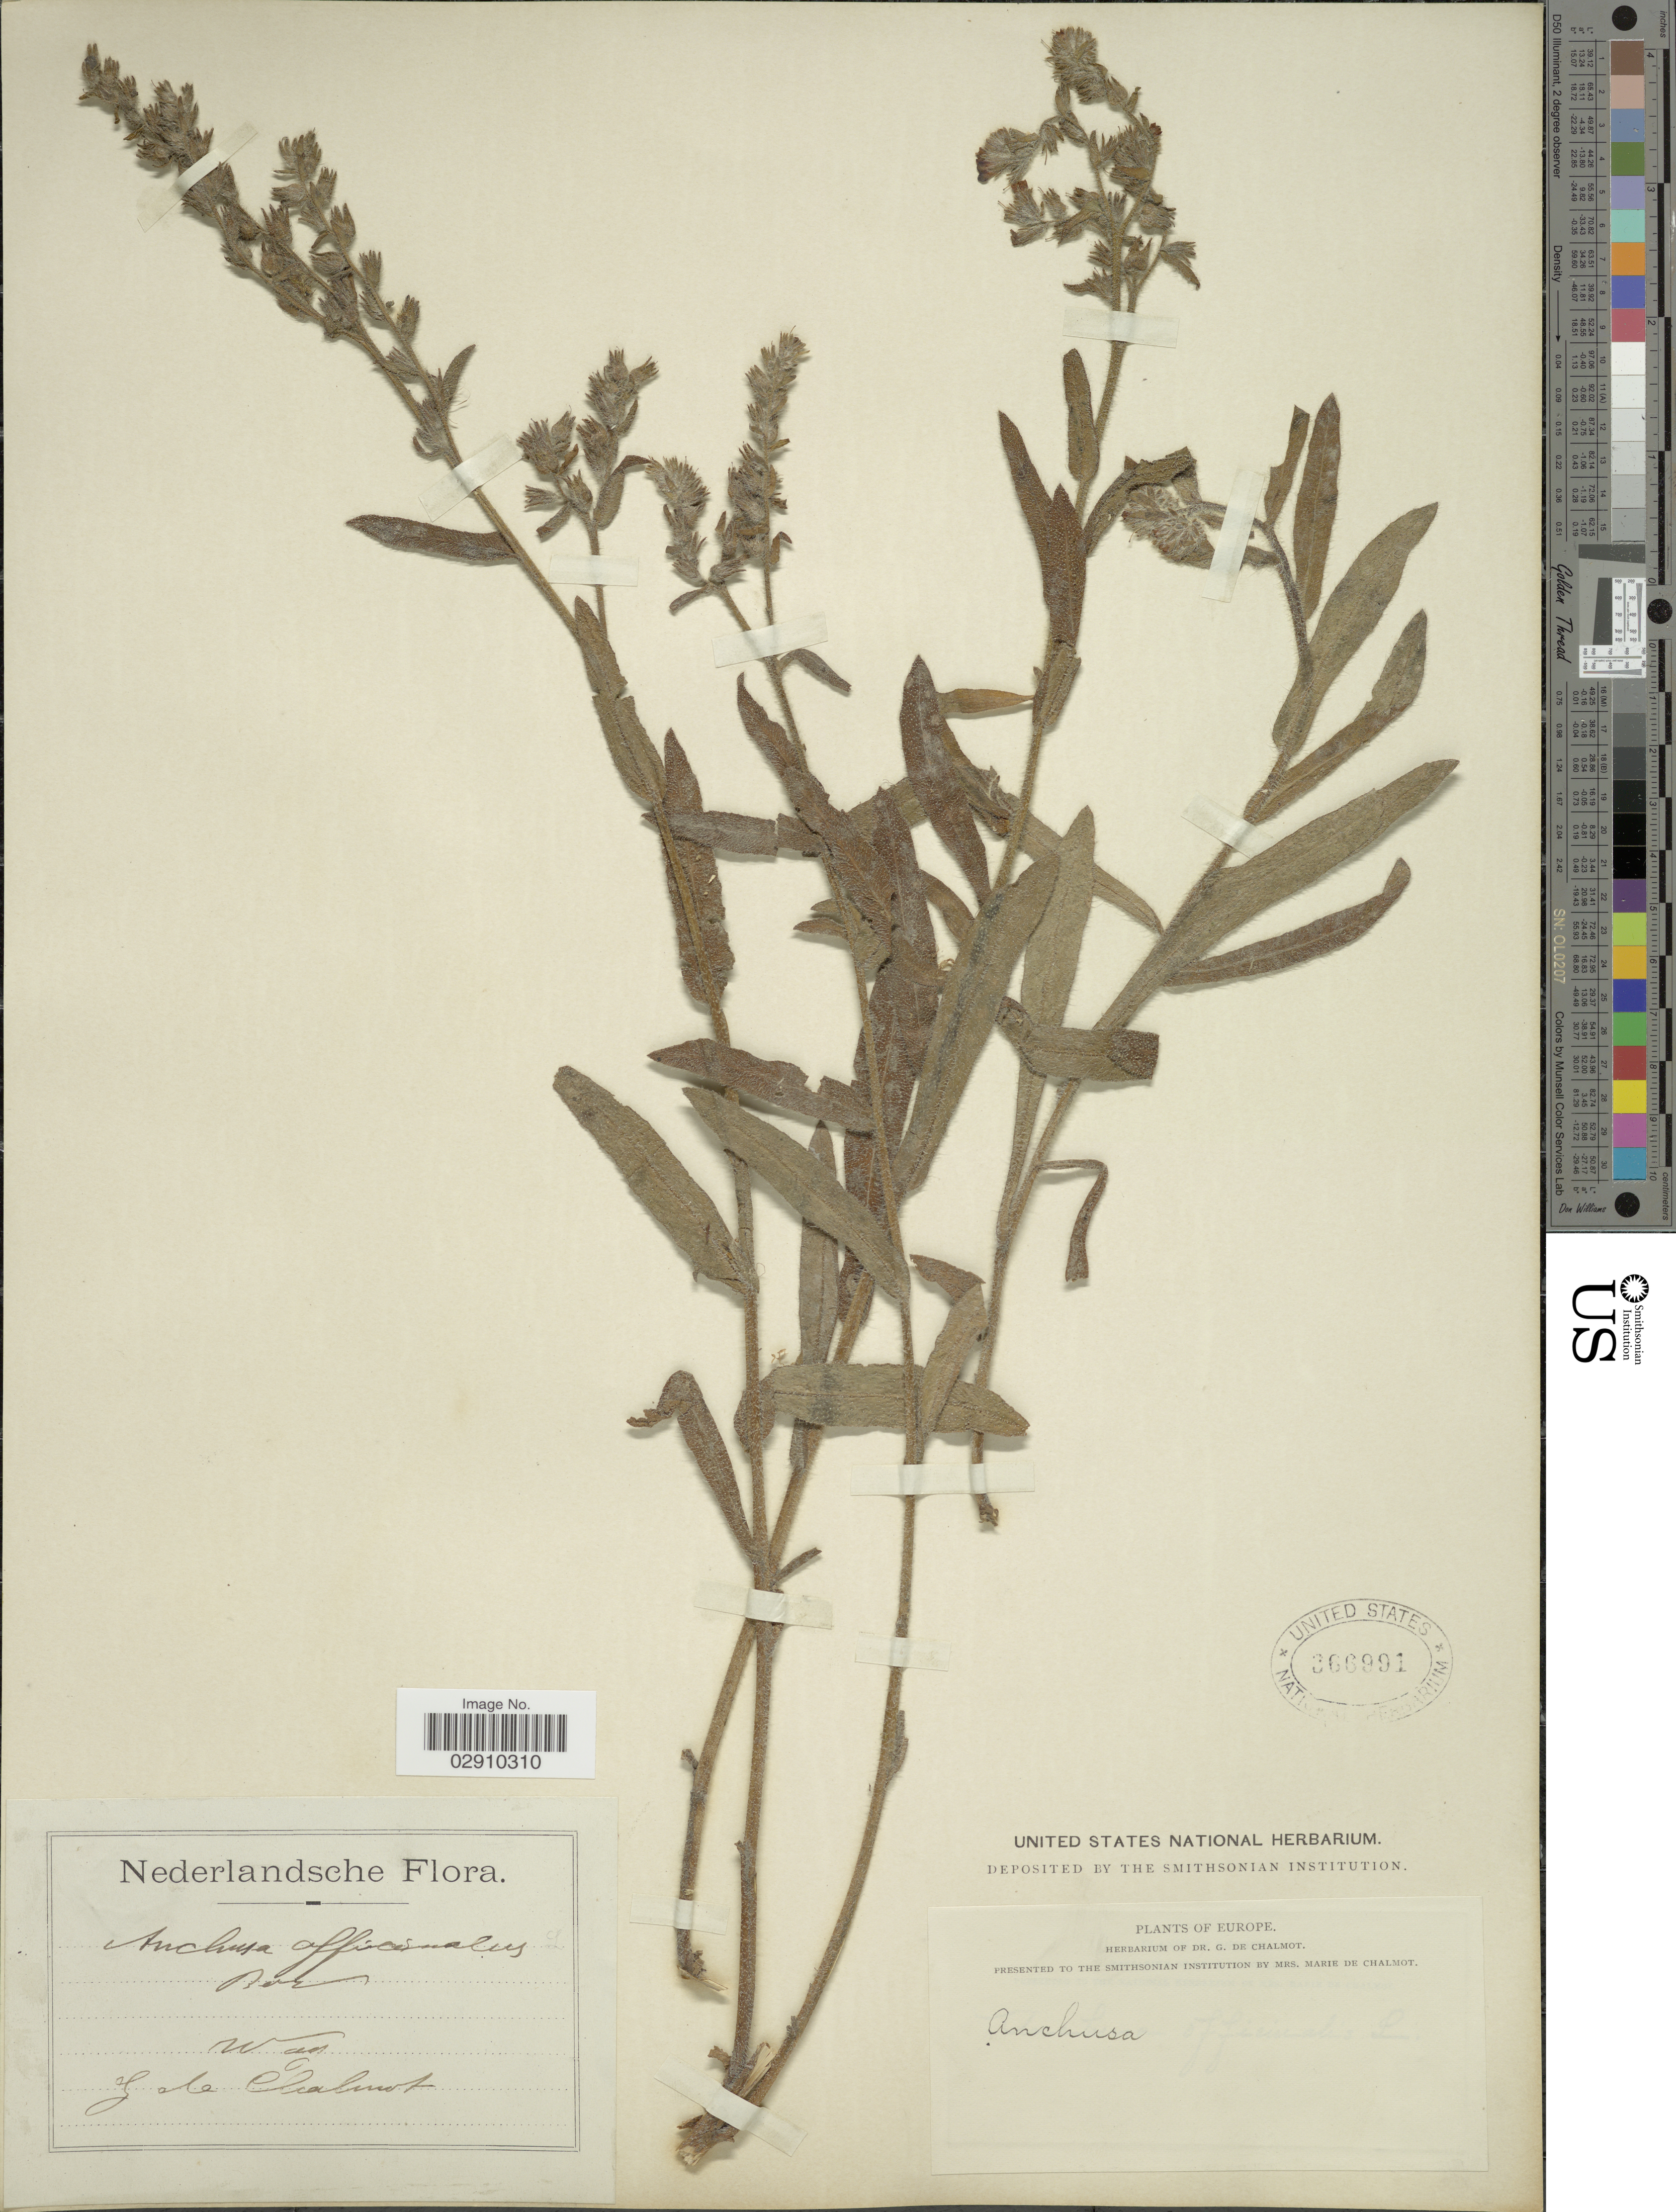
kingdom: Plantae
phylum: Tracheophyta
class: Magnoliopsida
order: Boraginales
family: Boraginaceae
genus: Anchusa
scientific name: Anchusa officinalis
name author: L.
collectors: G. de Chalmot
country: Netherlands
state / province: Gelderland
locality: Wag.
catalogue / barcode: US 366991